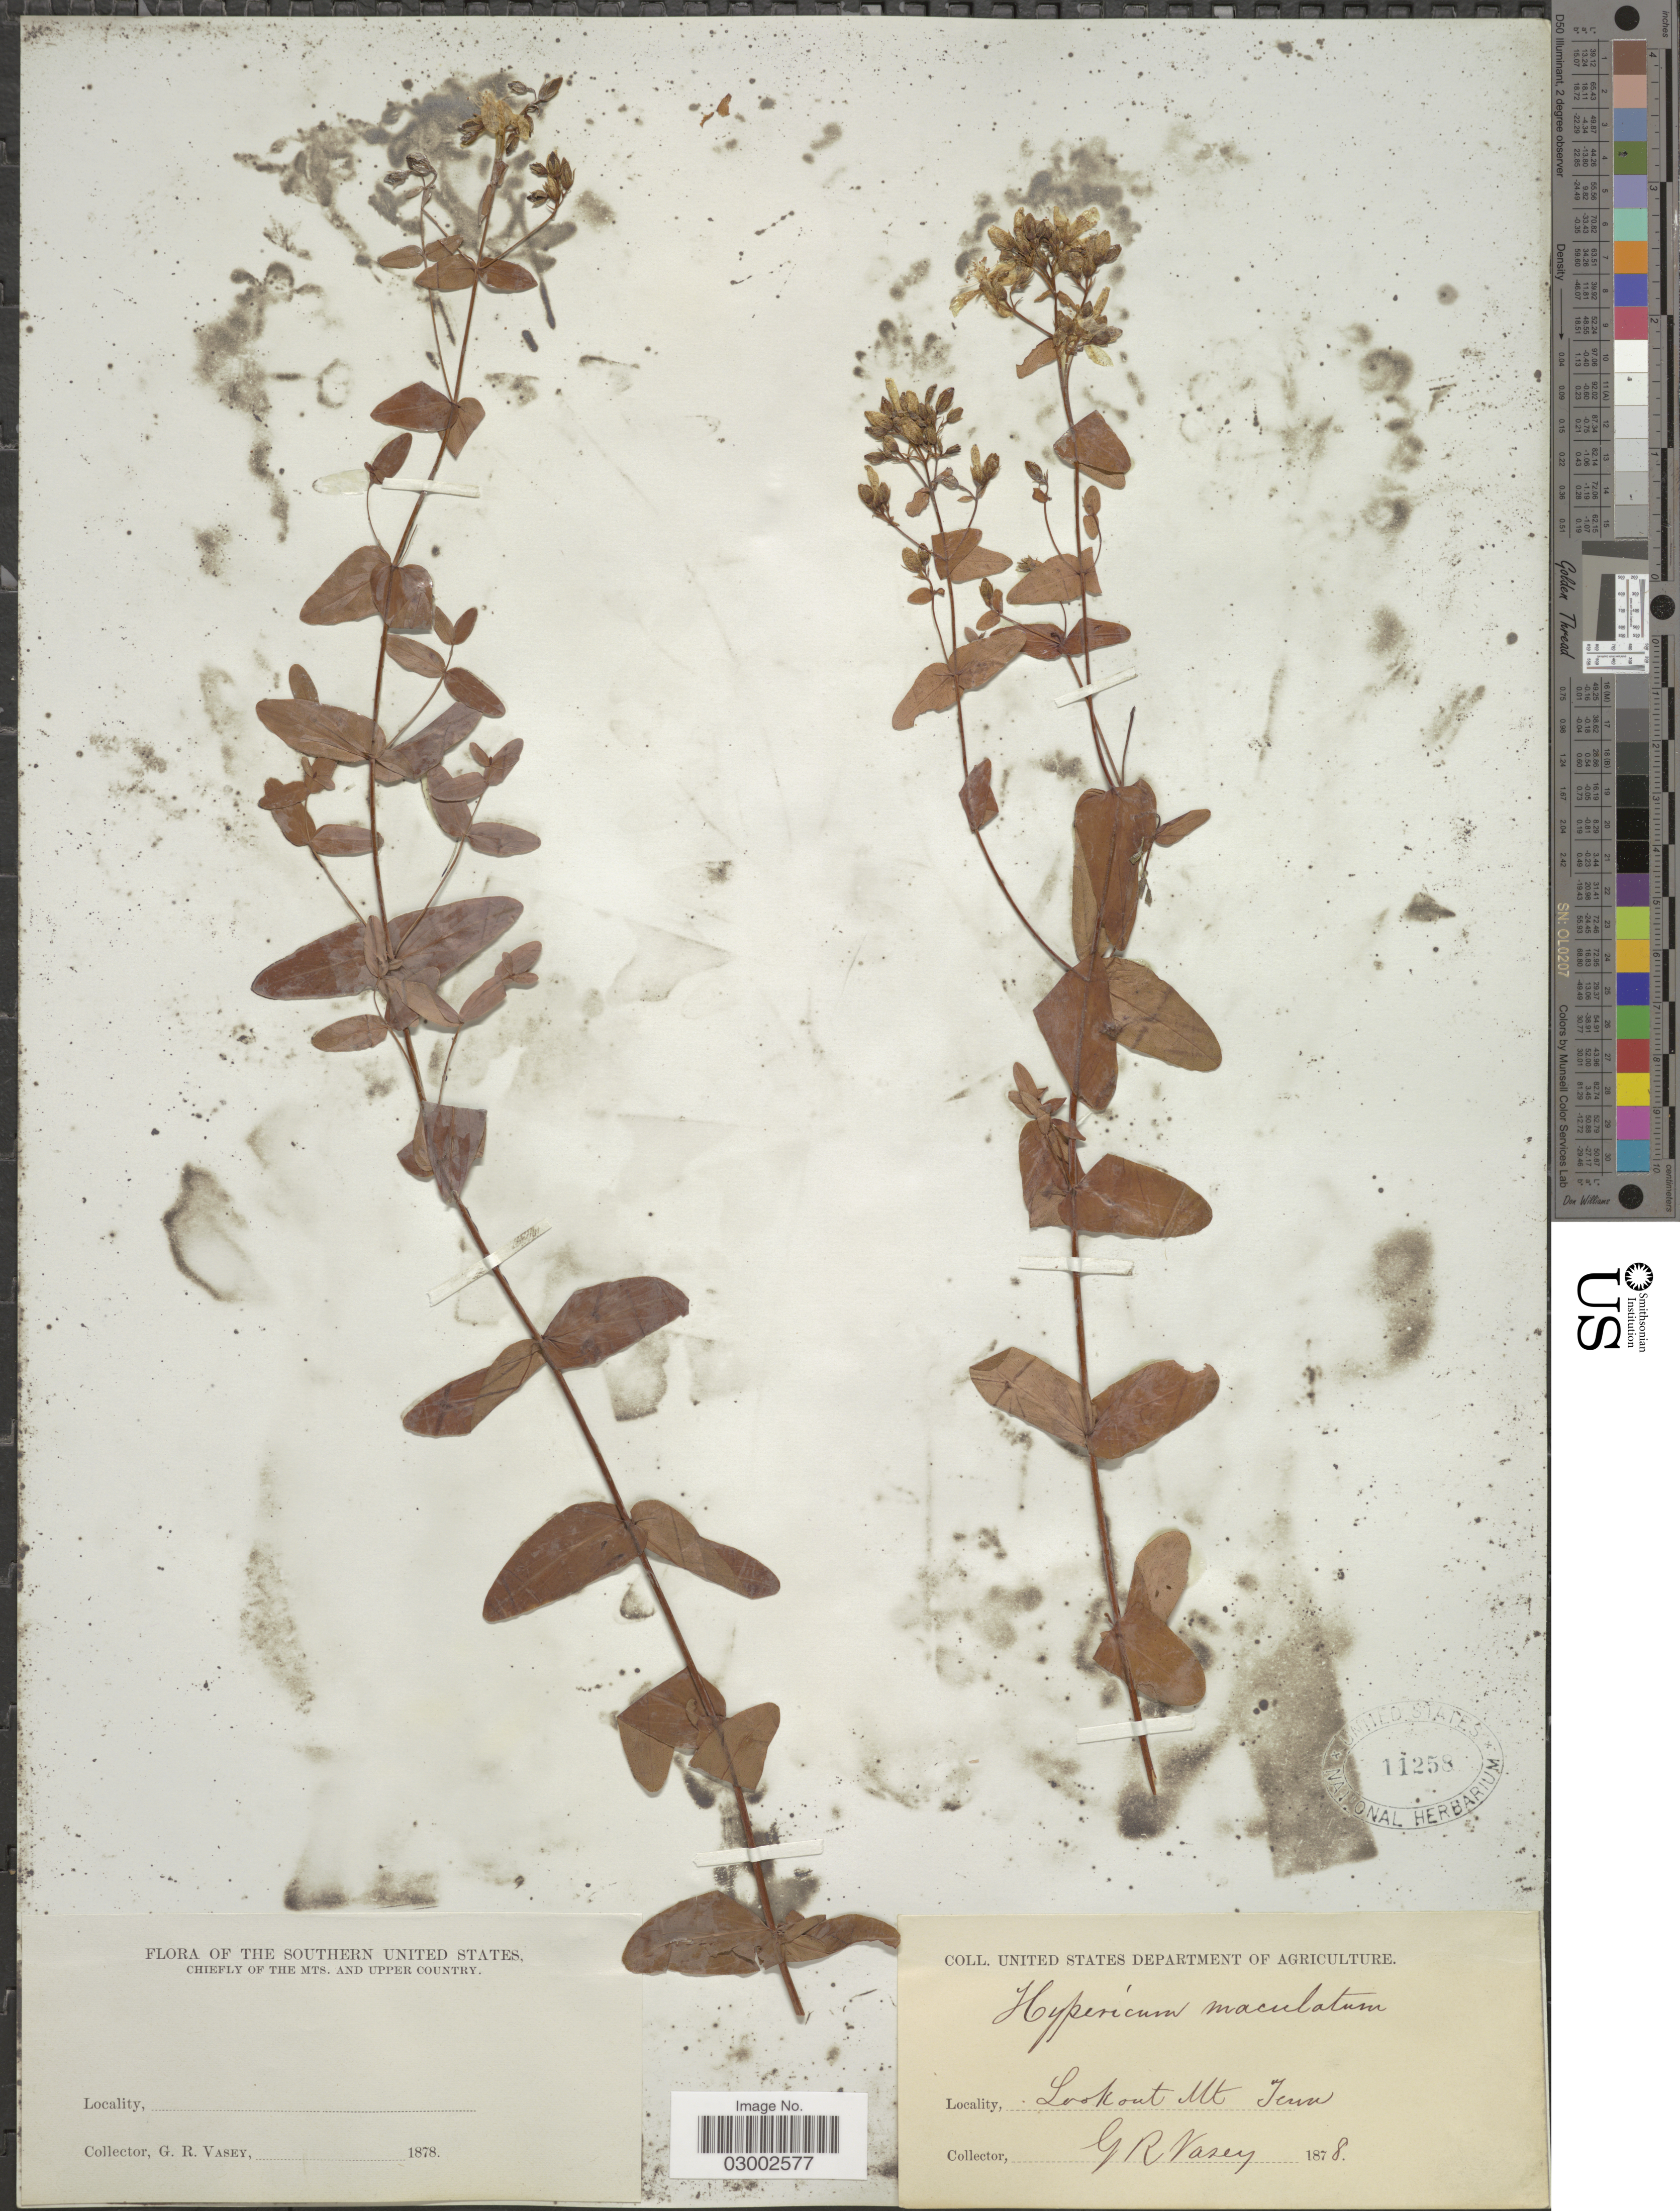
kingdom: Plantae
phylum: Tracheophyta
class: Magnoliopsida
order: Malpighiales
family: Hypericaceae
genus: Hypericum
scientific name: Hypericum punctatum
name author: Lam.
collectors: G. R. Vasey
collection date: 1878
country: United States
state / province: Tennessee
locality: Southern United States. Chiefly of the mts. and upper country. Lookout Mt.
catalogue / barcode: US 11258